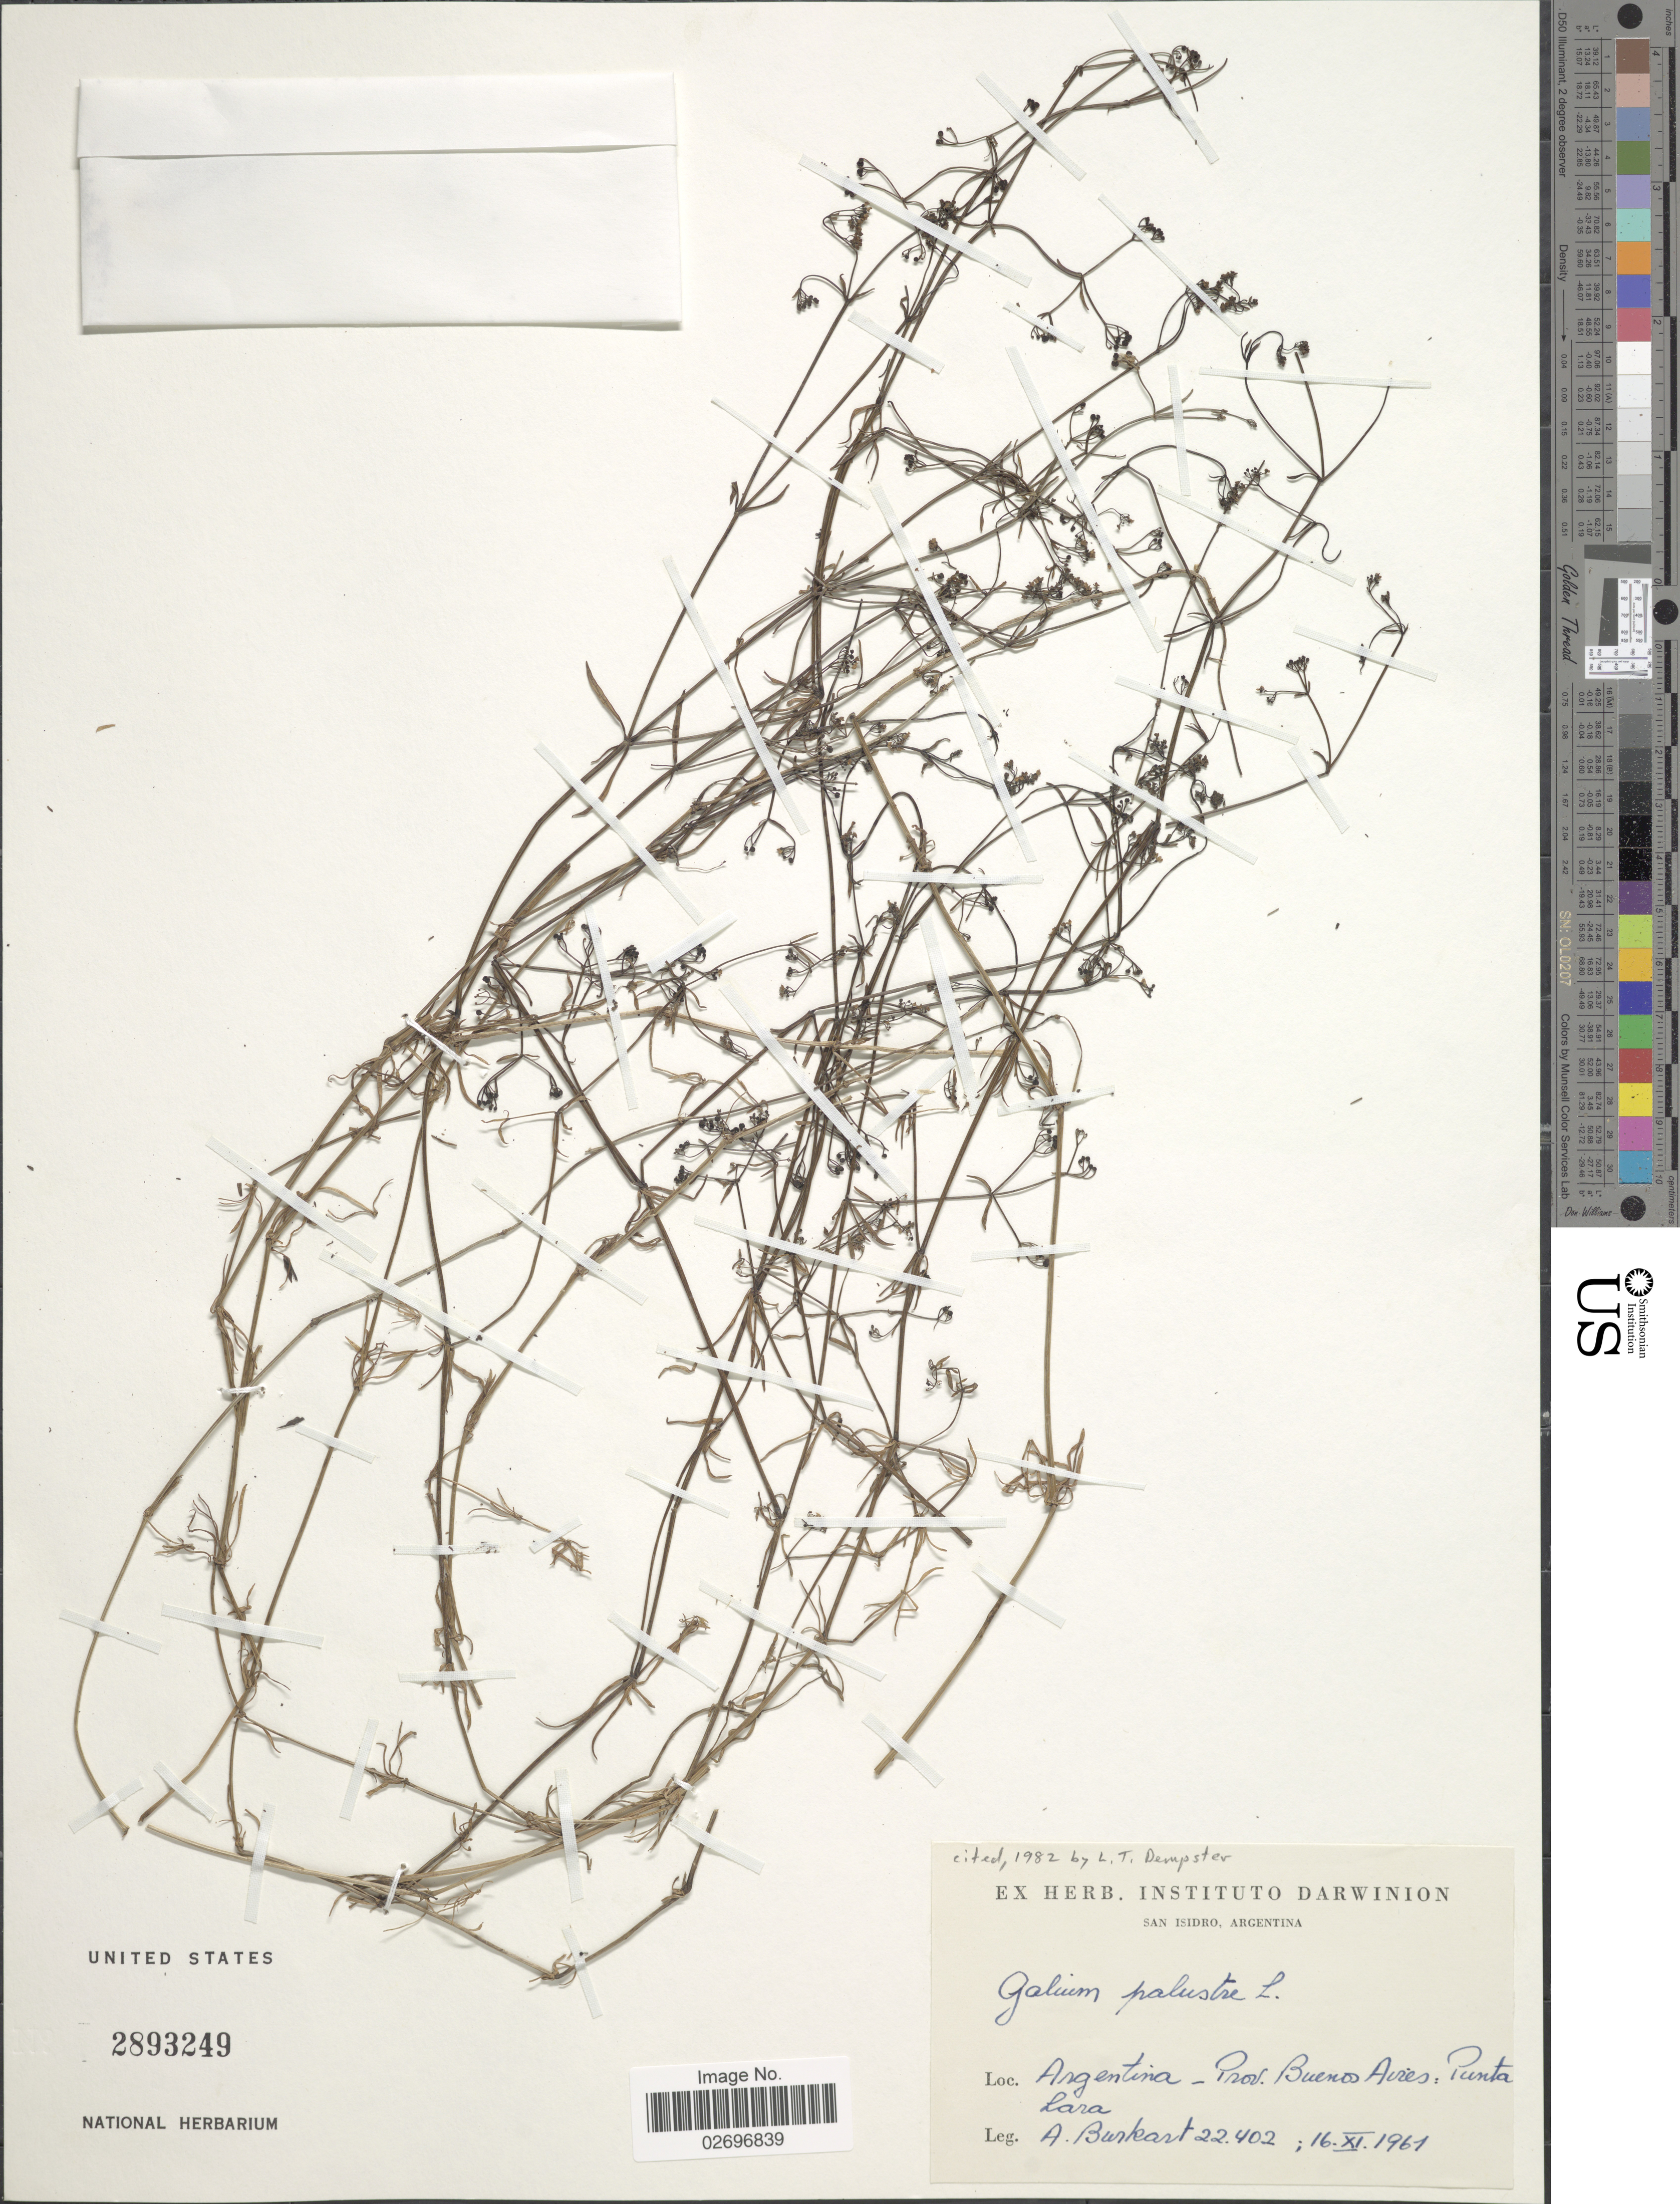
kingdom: Plantae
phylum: Tracheophyta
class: Magnoliopsida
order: Gentianales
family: Rubiaceae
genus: Galium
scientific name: Galium palustre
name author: L.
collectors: A. E. Burkart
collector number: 22402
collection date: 1961-11-16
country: Argentina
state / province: Buenos Aires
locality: Punta Lara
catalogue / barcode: US 2893249